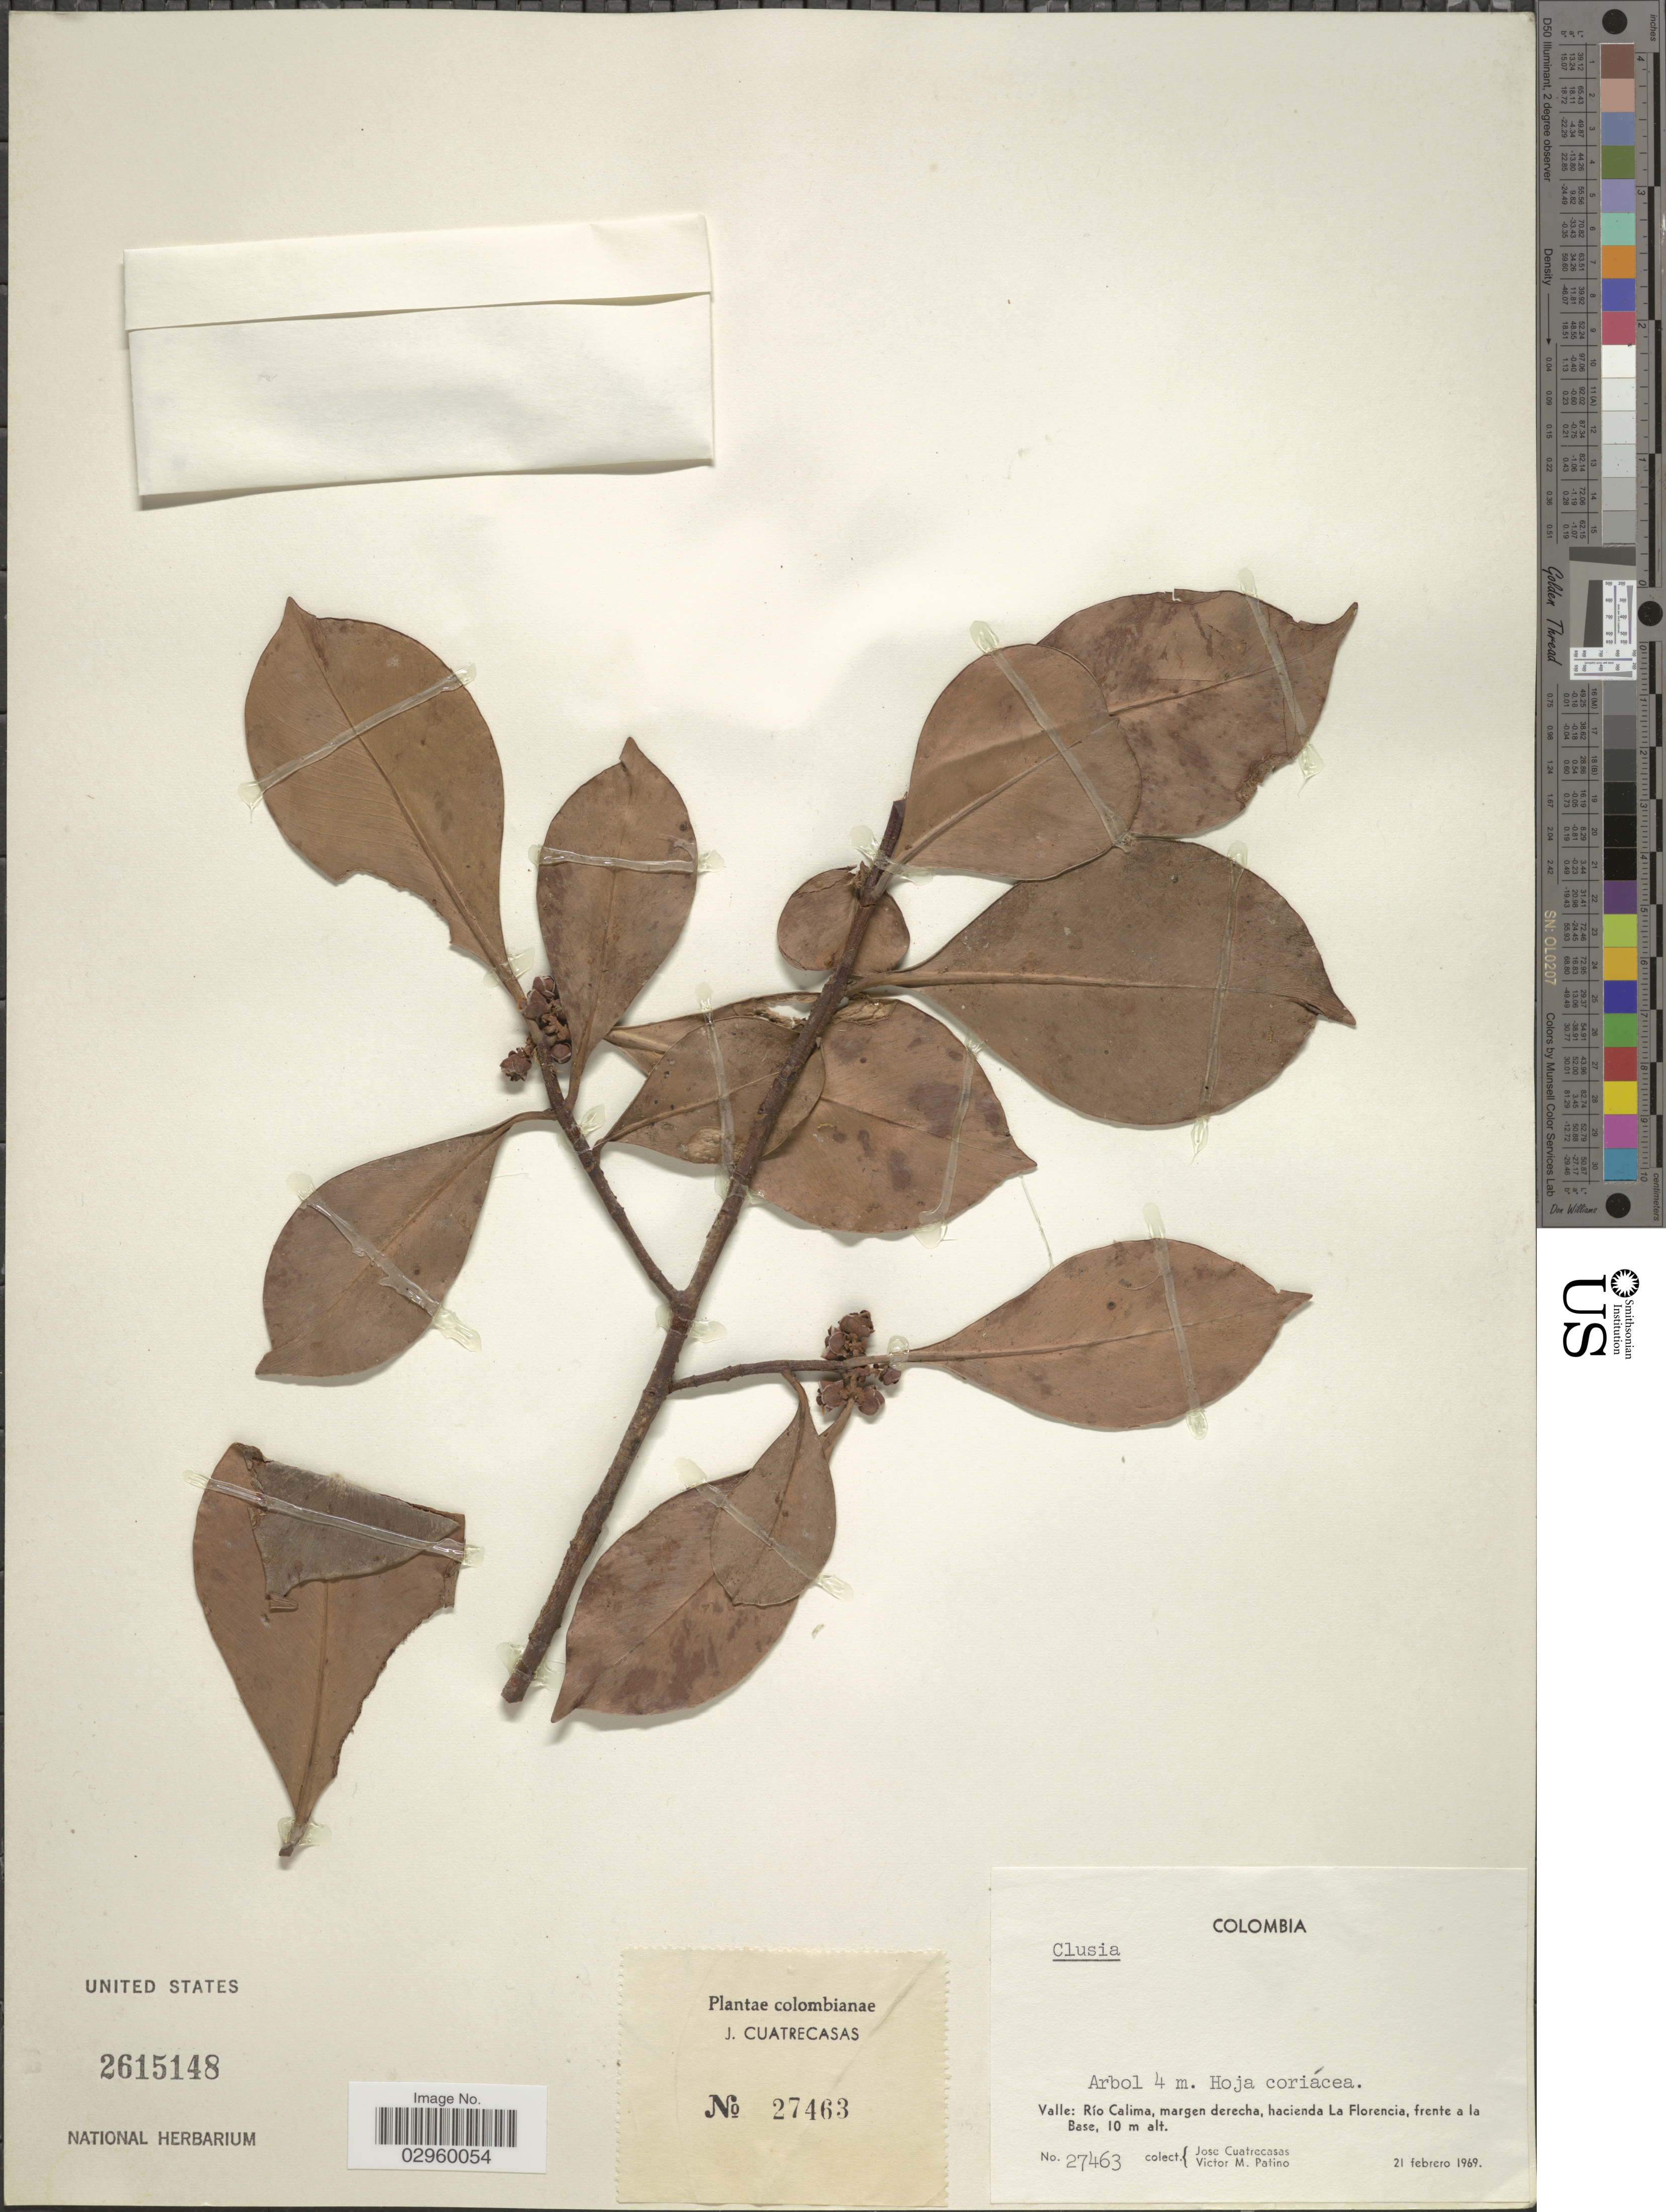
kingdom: Plantae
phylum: Tracheophyta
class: Magnoliopsida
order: Malpighiales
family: Clusiaceae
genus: Clusia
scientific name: Clusia sp.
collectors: J. Cuatrecasas & V. M. Patiño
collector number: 27463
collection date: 1969-02-21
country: Colombia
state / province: Valle del Cauca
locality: Río Calima, margen derecha, hacienda La Florencia, frente a la Base.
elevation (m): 10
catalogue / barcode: US 2615148